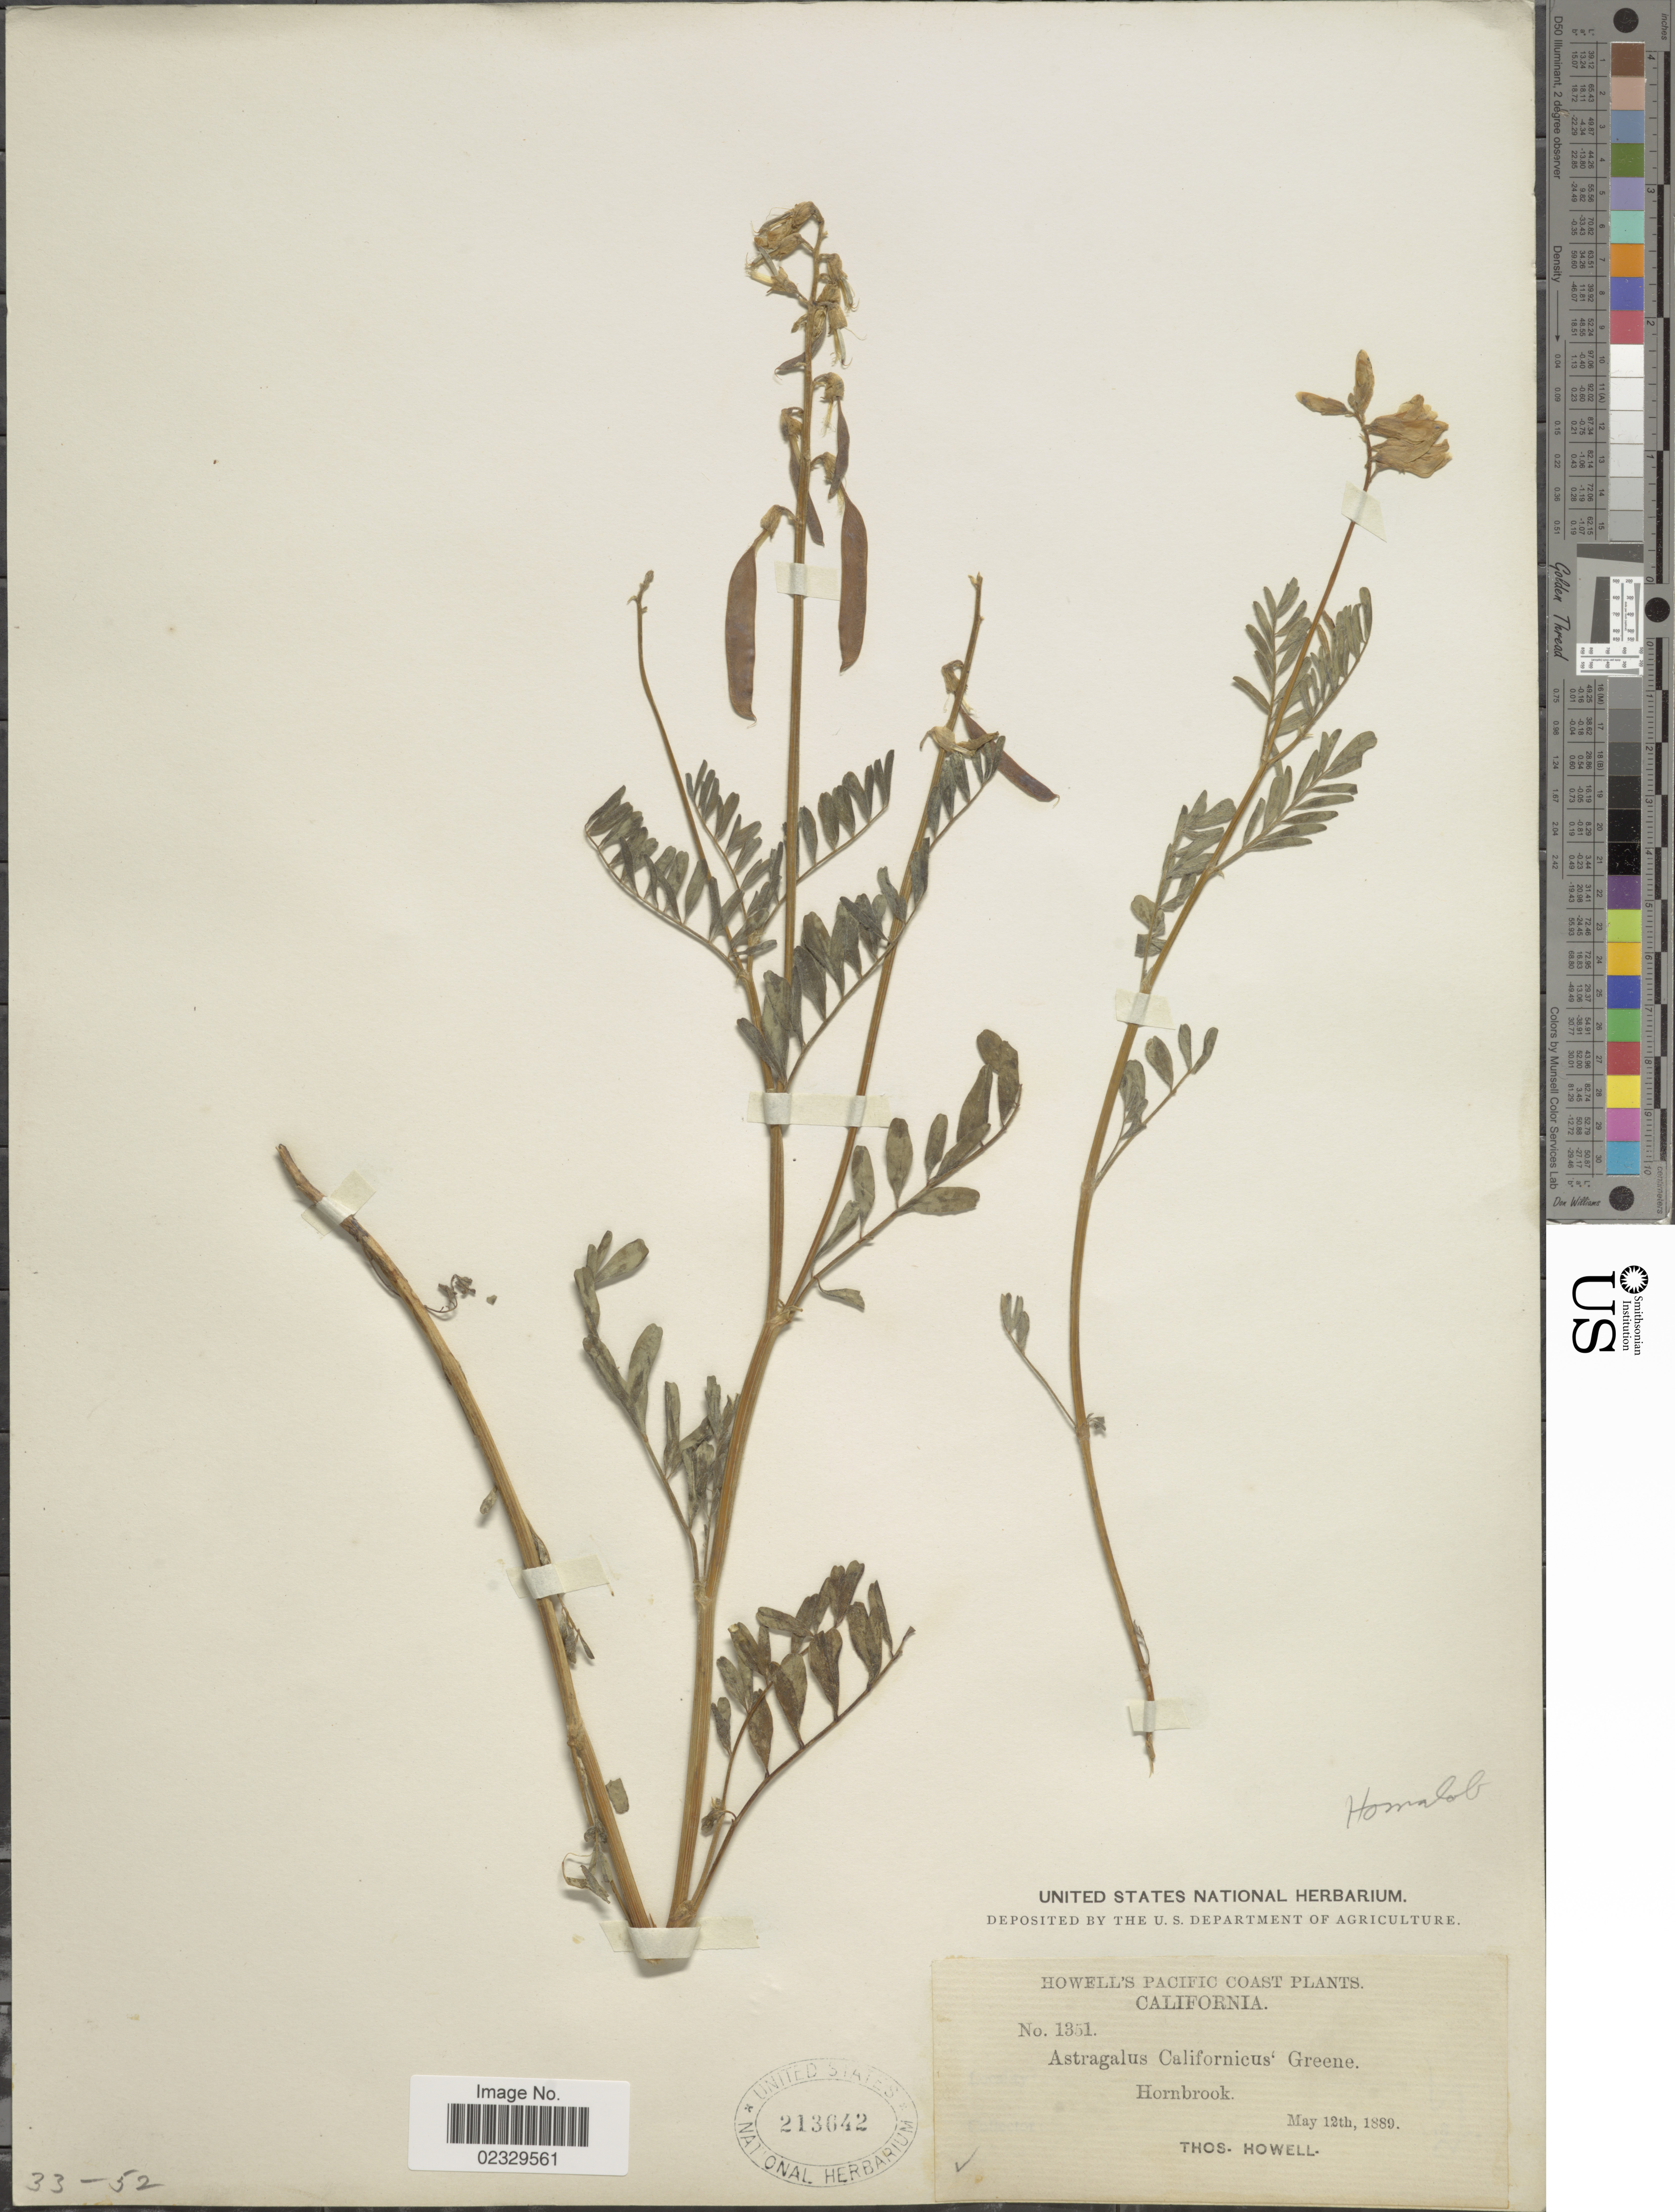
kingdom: Plantae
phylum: Tracheophyta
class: Magnoliopsida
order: Fabales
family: Fabaceae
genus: Astragalus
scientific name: Astragalus californicus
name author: (A. Gray) Greene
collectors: T. Howell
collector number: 1351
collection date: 1889-05-12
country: United States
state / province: California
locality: Pacific Coast. Hornbook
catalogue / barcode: US 213642